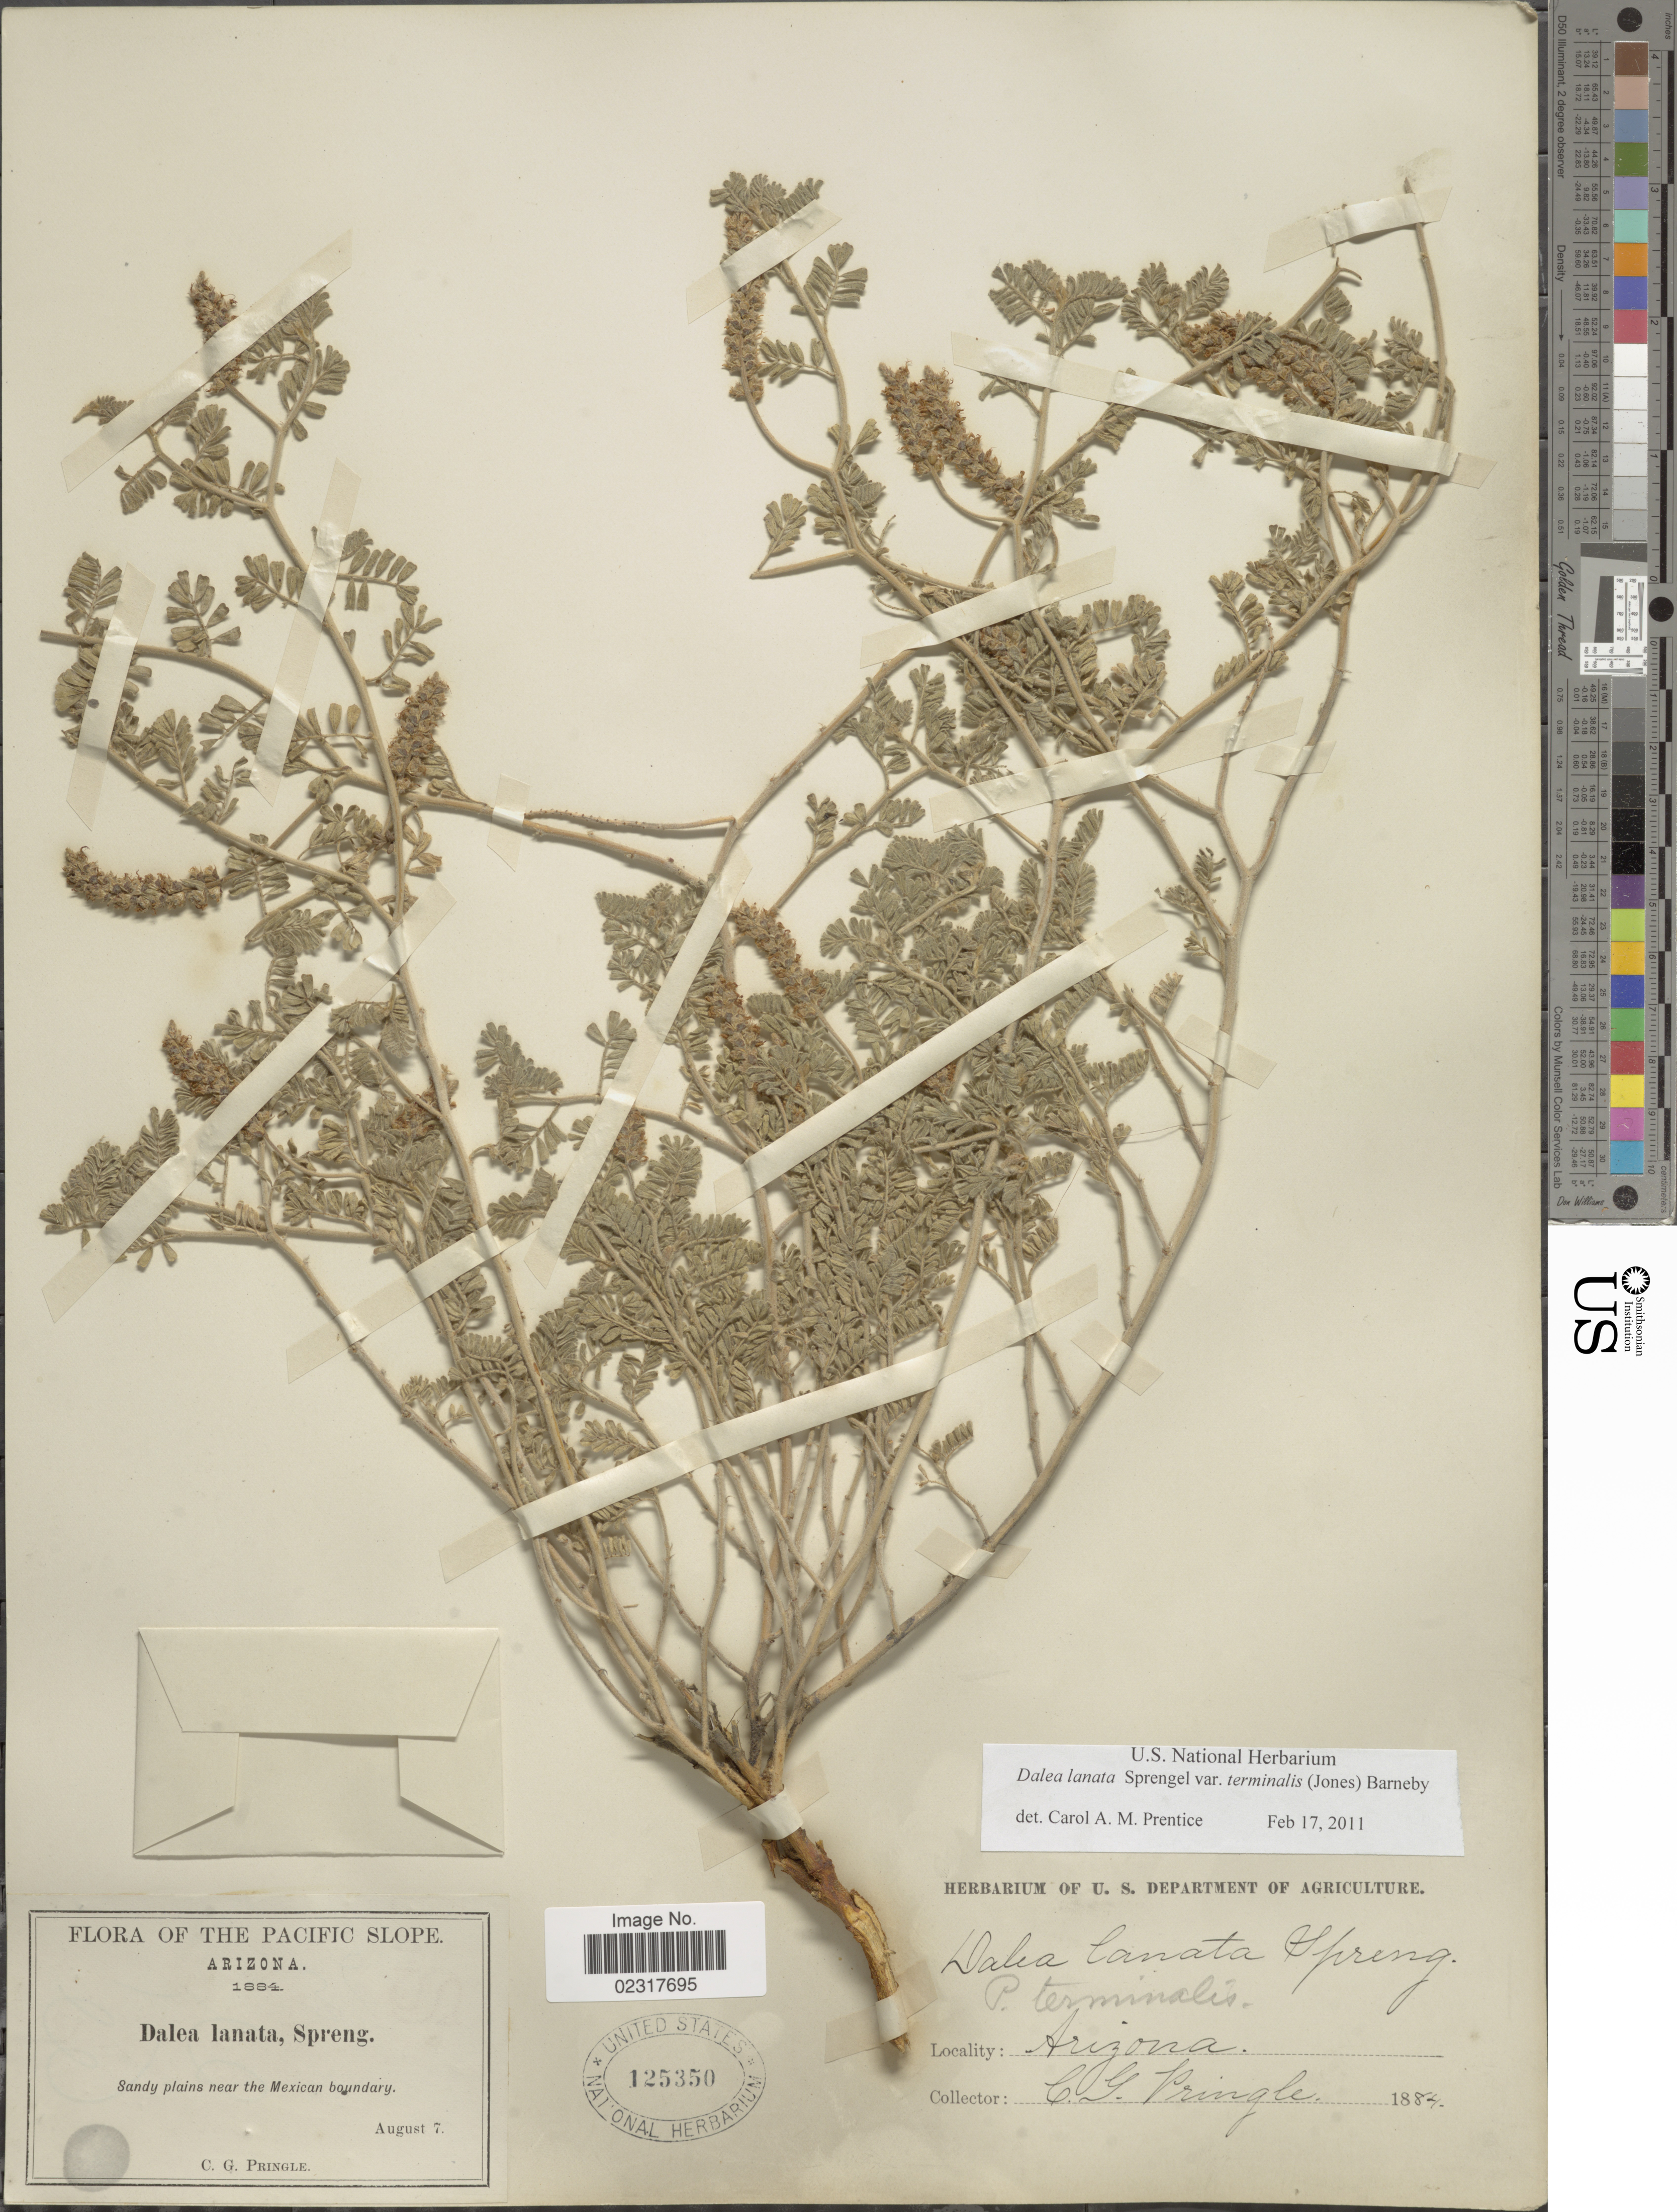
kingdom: Plantae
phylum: Tracheophyta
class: Magnoliopsida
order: Fabales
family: Fabaceae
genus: Dalea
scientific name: Dalea lanata var. terminalis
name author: (M.E. Jones) Barneby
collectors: C. G. Pringle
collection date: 1884-08-07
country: United States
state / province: Arizona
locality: The Pacific Slope, near the Mexican boundary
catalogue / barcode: US 125350